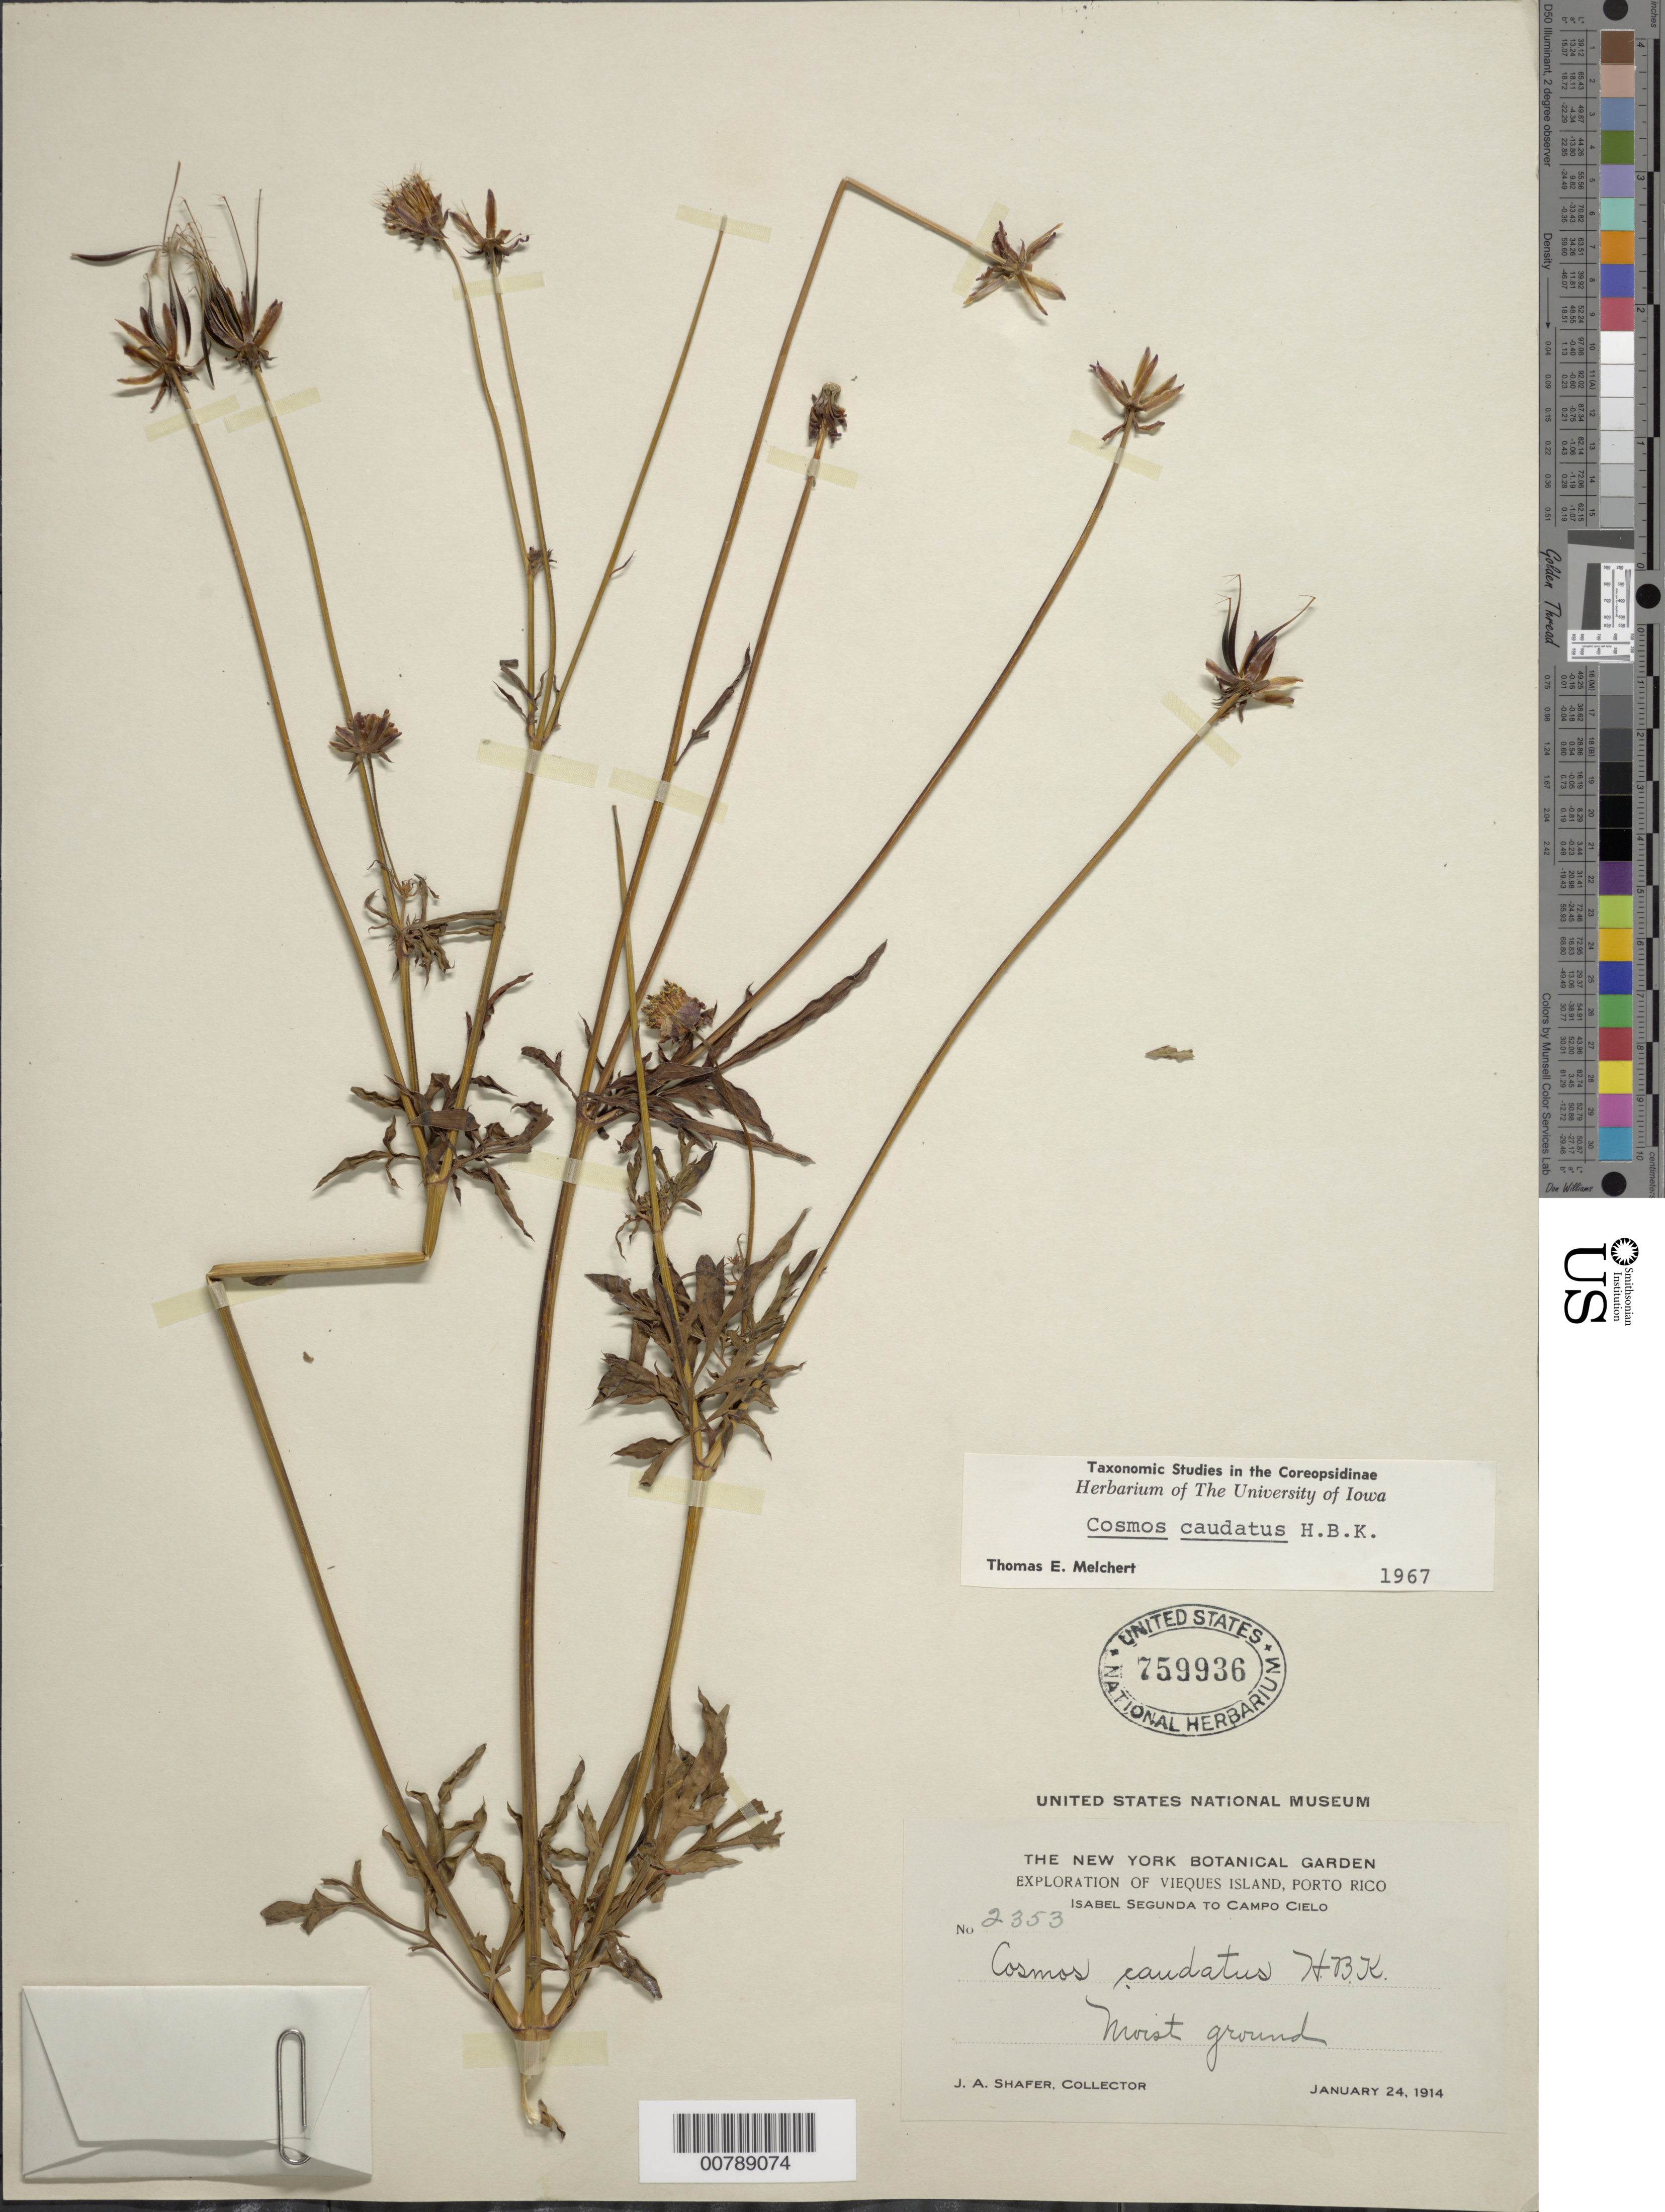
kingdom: Plantae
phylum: Tracheophyta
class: Magnoliopsida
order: Asterales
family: Asteraceae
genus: Cosmos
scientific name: Cosmos caudatus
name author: Kunth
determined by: Melchert, T. E.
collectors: J. A. Shafer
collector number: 2353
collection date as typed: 24 Jan 1914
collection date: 1914-01-24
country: Puerto Rico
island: Vieques I.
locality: Isabel Segunda to Campo Cielo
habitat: Moist ground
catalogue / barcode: US 759936